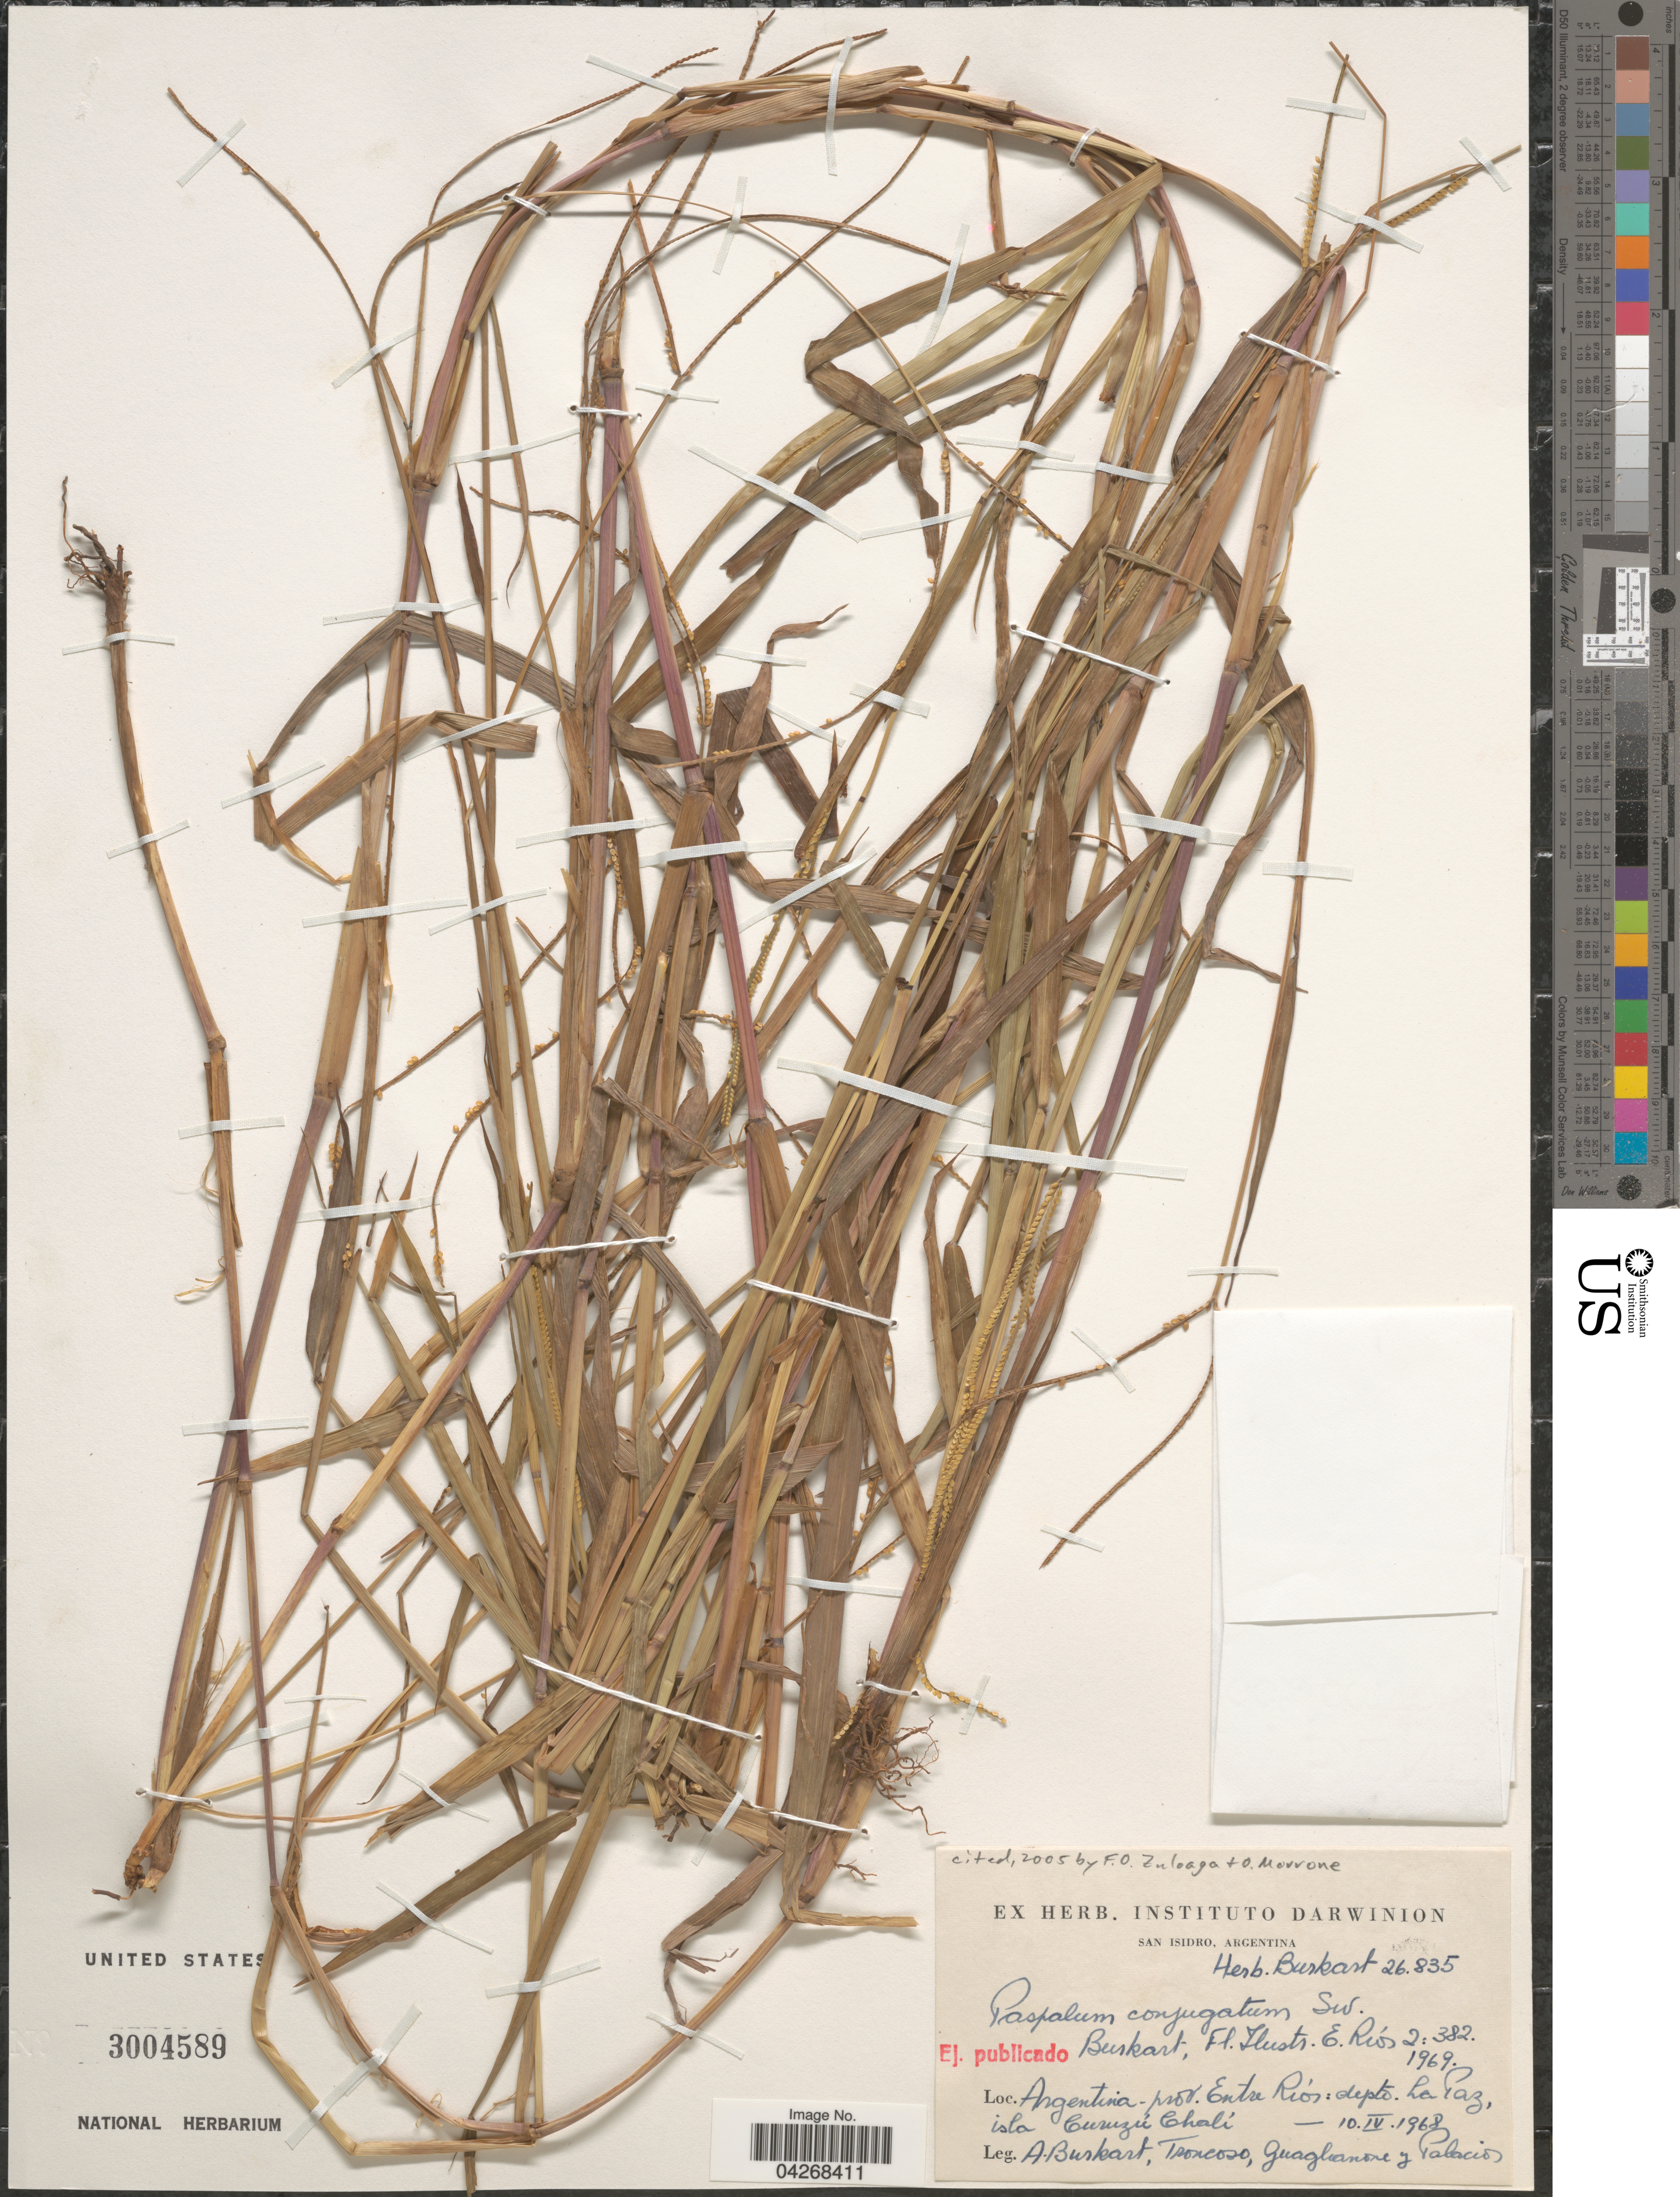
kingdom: Plantae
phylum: Tracheophyta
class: Liliopsida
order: Poales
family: Poaceae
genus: Paspalum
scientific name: Paspalum conjugatum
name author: P.J. Bergius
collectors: A. E. Burkart, Troncoso, Guaglianone & Palacios, --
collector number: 26835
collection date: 1968-04-10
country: Argentina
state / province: Entre Rios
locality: Depto. La Paz, isla Curuzú Chalí.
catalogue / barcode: US 3004589